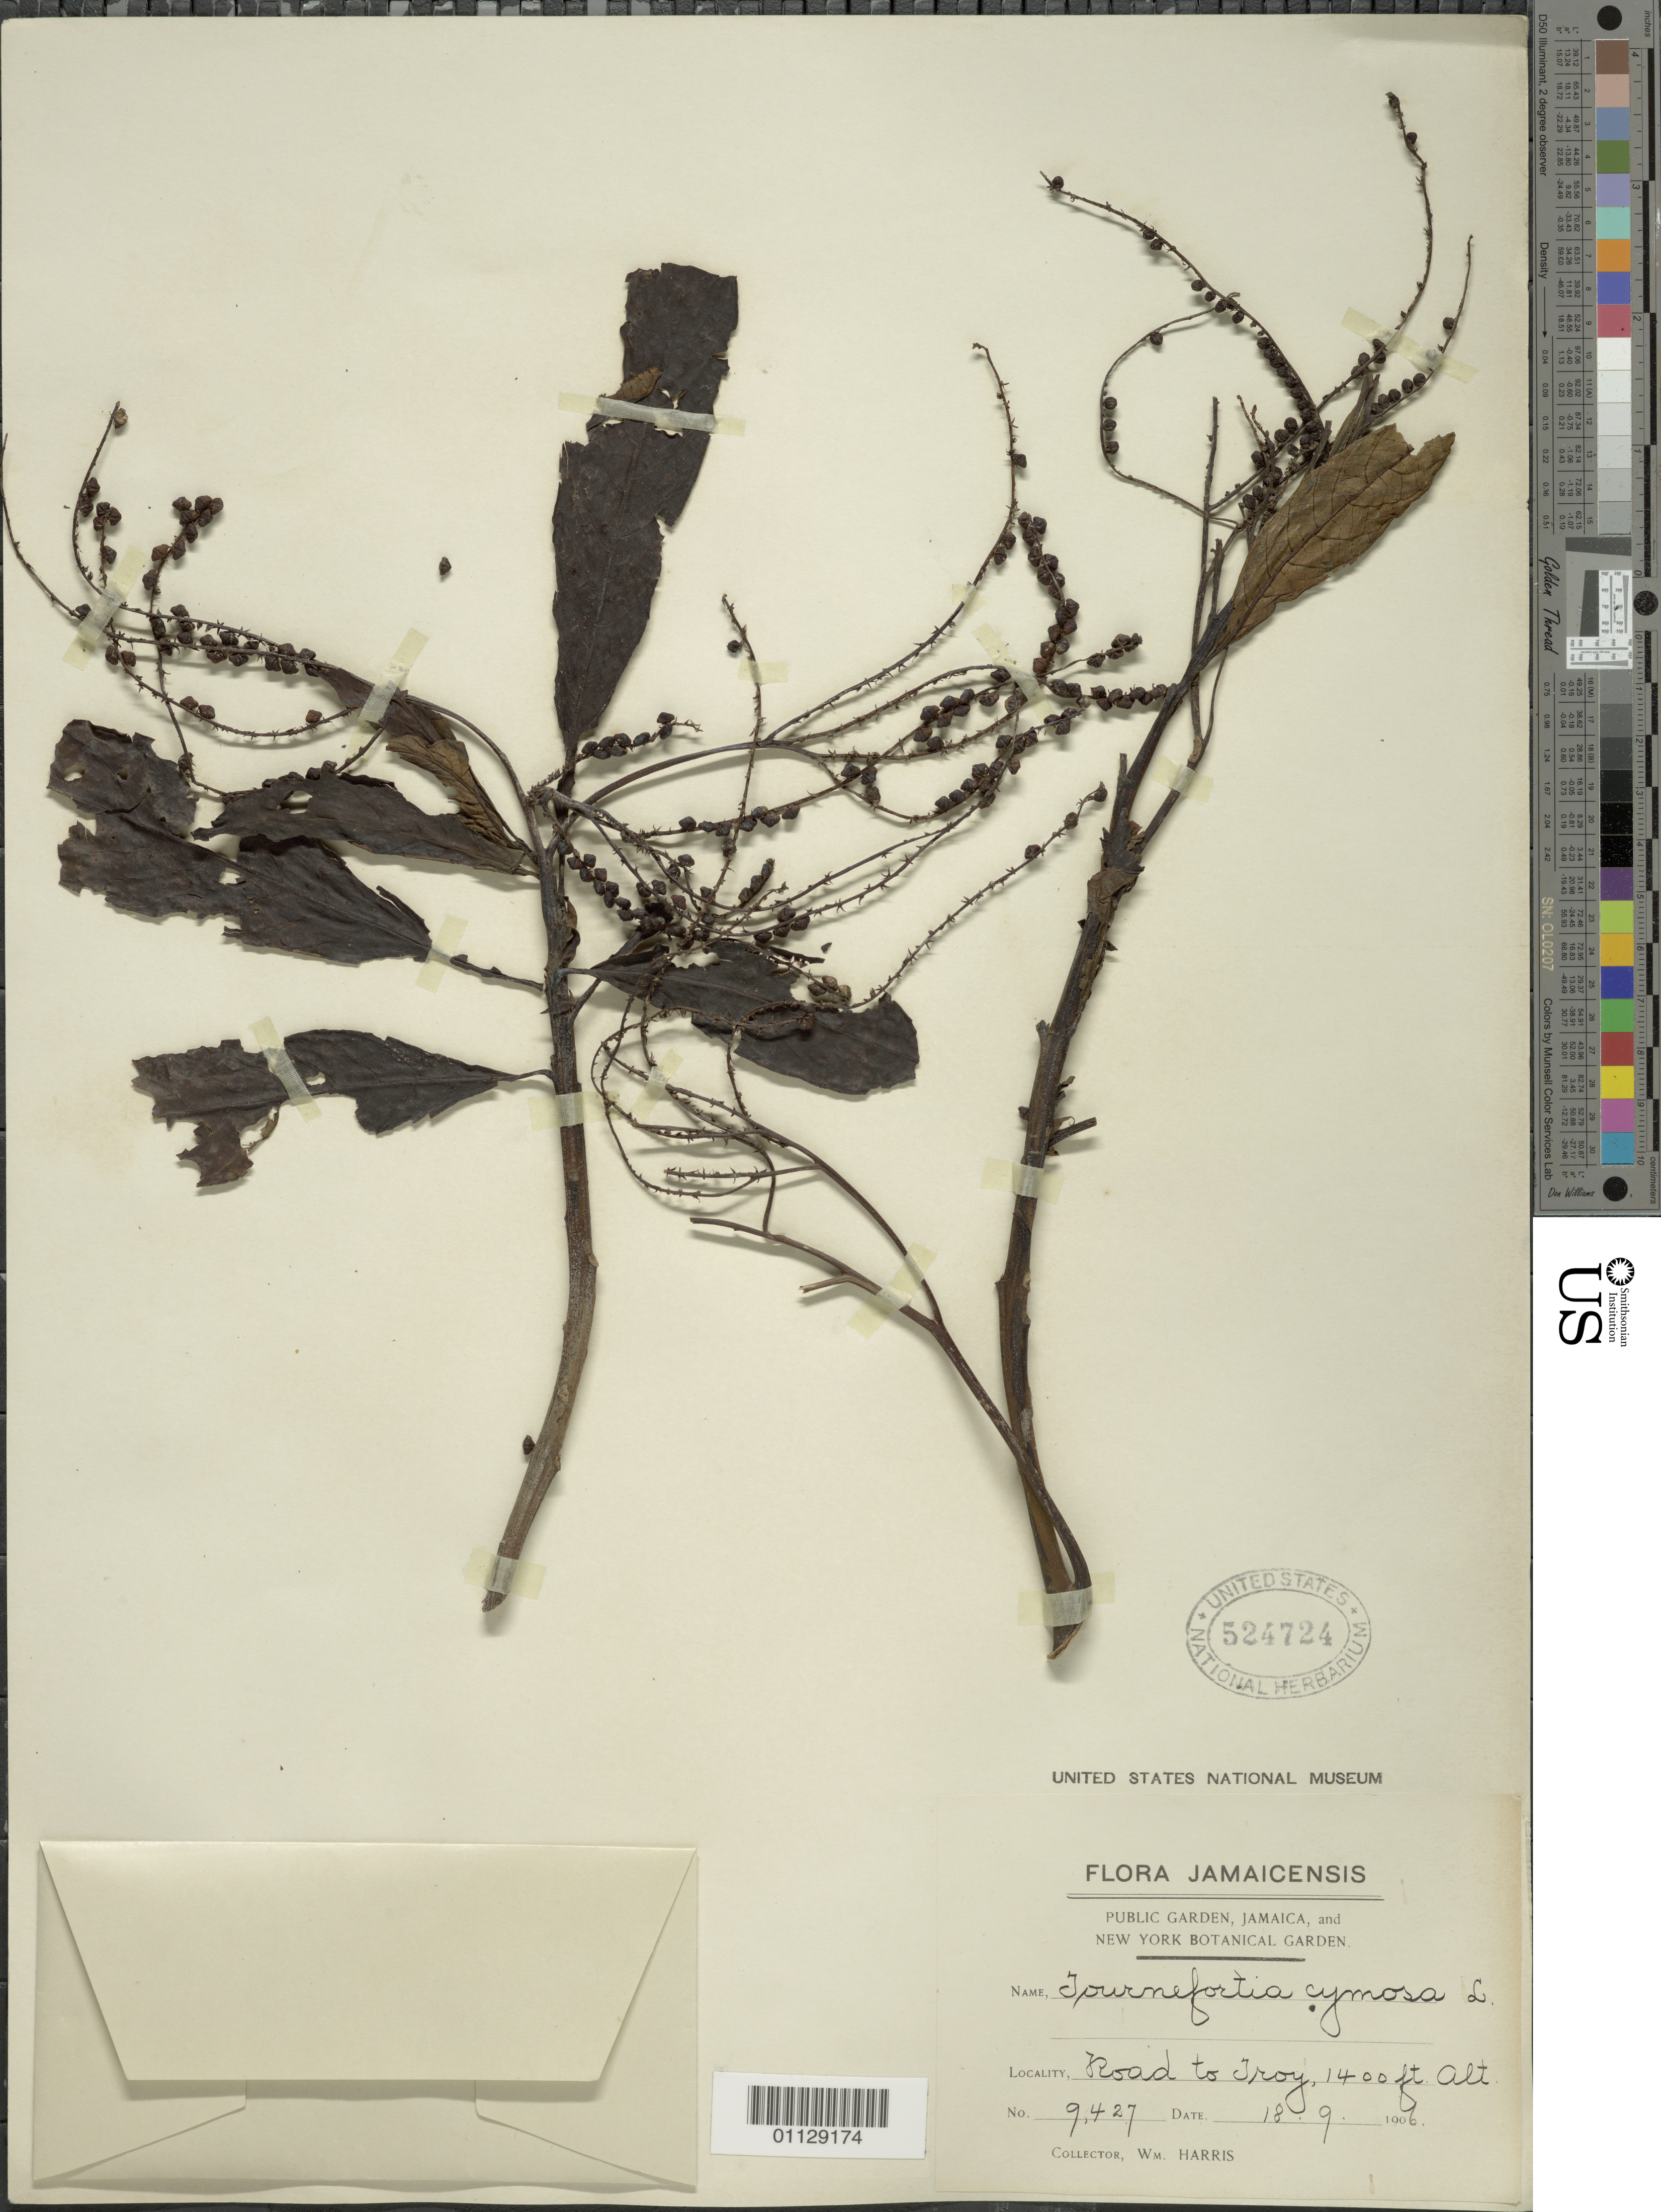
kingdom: Plantae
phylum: Tracheophyta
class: Magnoliopsida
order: Boraginales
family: Heliotropiaceae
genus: Tournefortia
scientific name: Tournefortia glabra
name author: L.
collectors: W. Harris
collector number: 9427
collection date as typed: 18 Sep 1906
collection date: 1906-09-18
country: Jamaica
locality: Road to Troy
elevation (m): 427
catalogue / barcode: US 524724